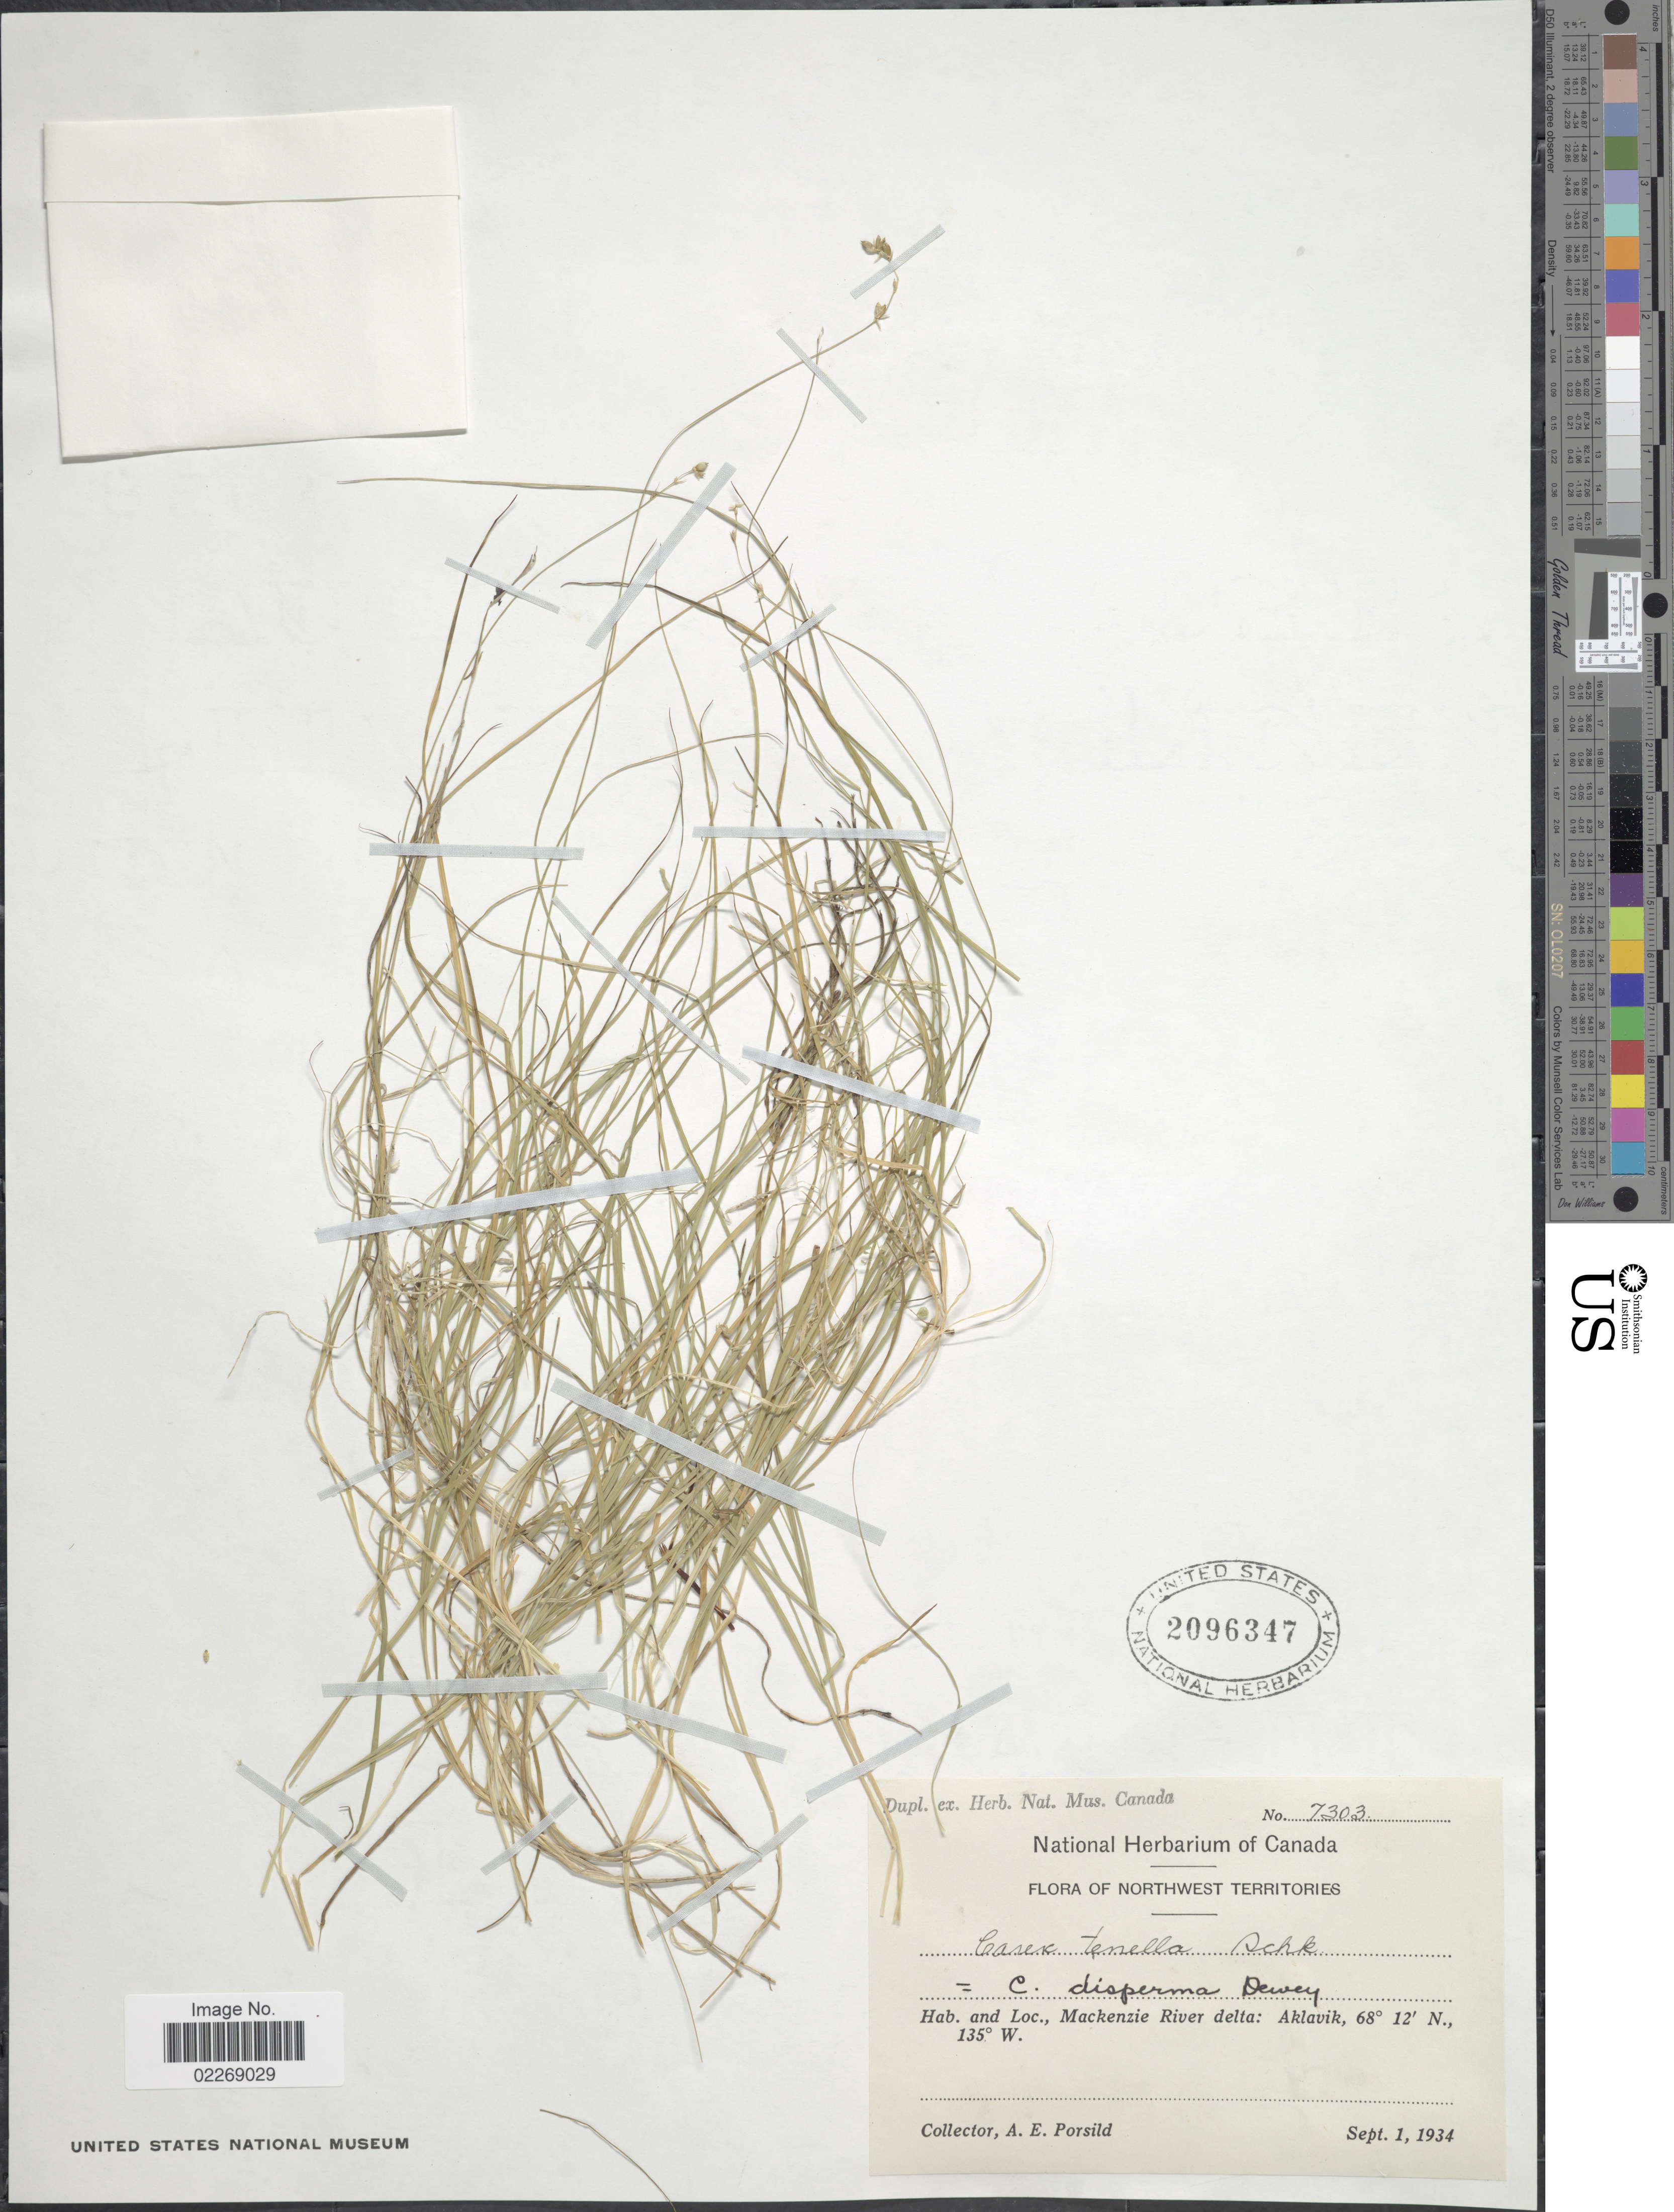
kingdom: Plantae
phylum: Tracheophyta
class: Liliopsida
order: Poales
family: Cyperaceae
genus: Carex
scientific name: Carex disperma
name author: Dewey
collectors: A. E. Porsild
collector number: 7303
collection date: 1934-09-01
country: Canada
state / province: Northwest Territories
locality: Mackenzie River delta: Aklavik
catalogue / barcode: US 2096347